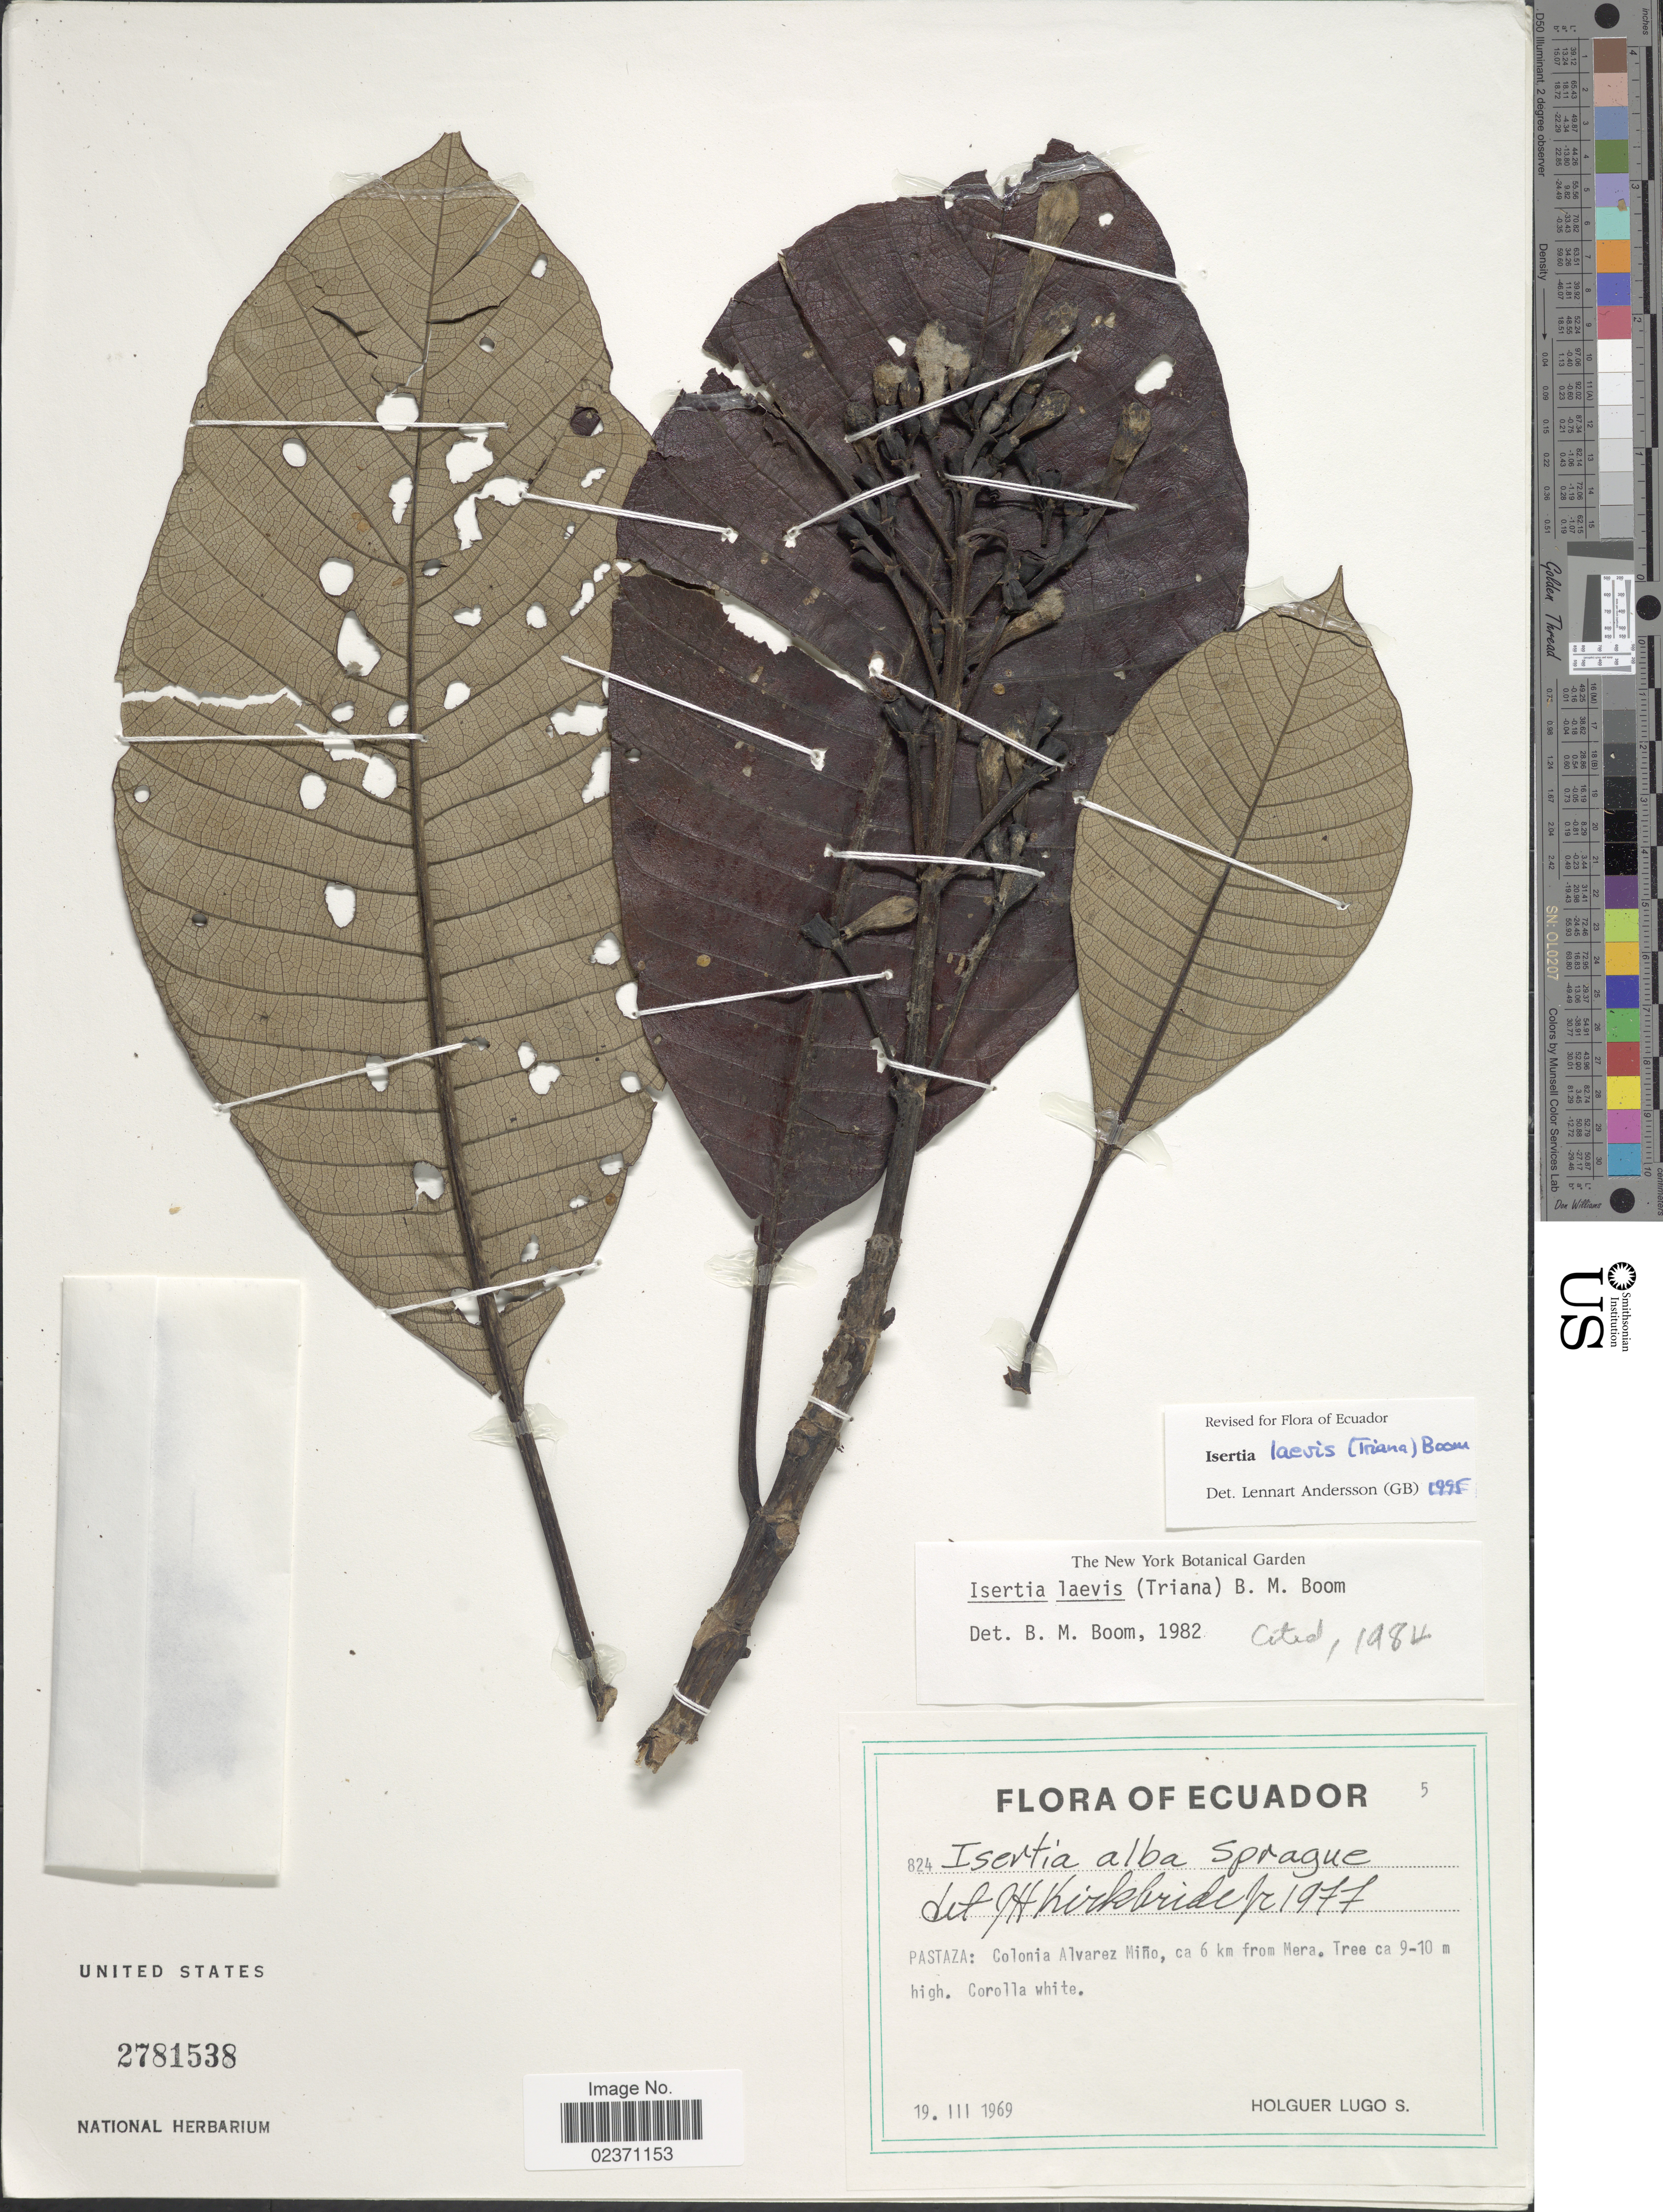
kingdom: Plantae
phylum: Tracheophyta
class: Magnoliopsida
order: Gentianales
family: Rubiaceae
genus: Isertia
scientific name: Isertia laevis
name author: (Triana) B.M. Boom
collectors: H. Lugo S.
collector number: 824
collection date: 1969-03-19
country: Ecuador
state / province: Pastaza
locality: Colonia Alvarez Mino, ca 6 km from Mera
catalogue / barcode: US 2781538